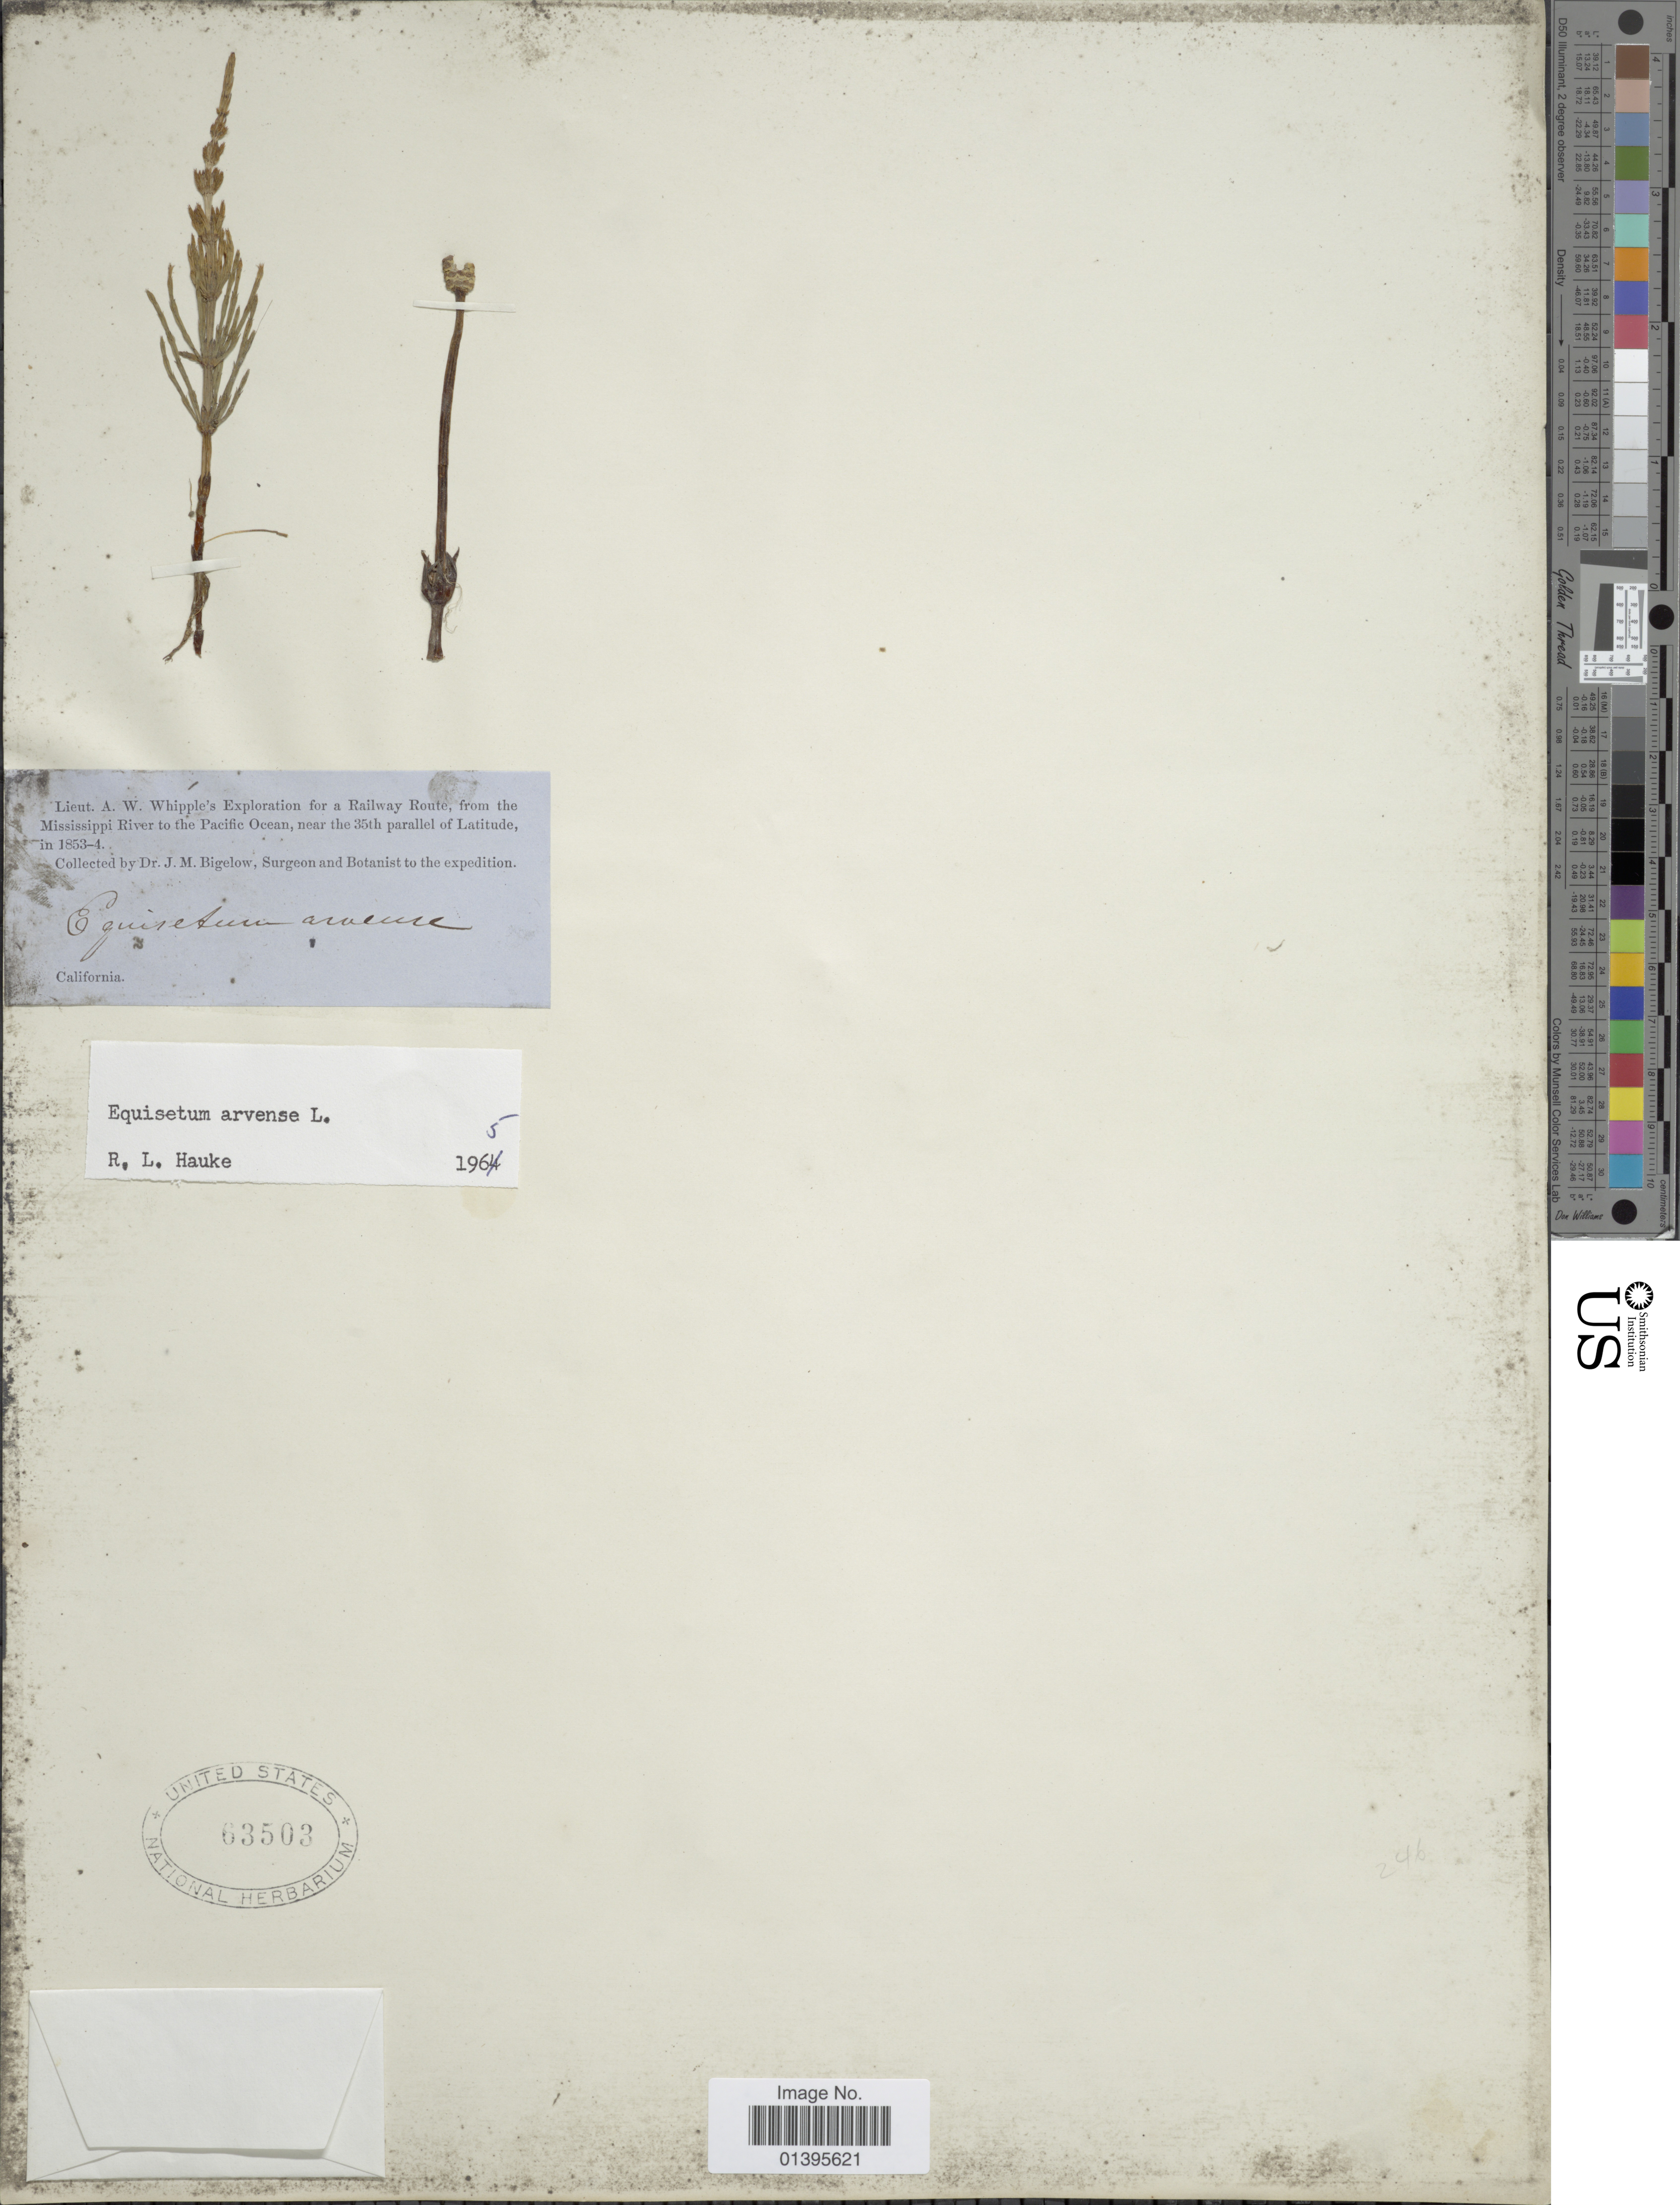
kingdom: Plantae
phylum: Tracheophyta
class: Polypodiopsida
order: Equisetales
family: Equisetaceae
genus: Equisetum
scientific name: Equisetum arvense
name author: L.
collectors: J. M. Bigelow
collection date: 1853/1854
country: United States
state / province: California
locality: Lieut. A. W. Whipple's Exploration for a Railway Route, from the Mississippi River to the Pacific Ocean, near the 35th parallel of Latitude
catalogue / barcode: US 63503